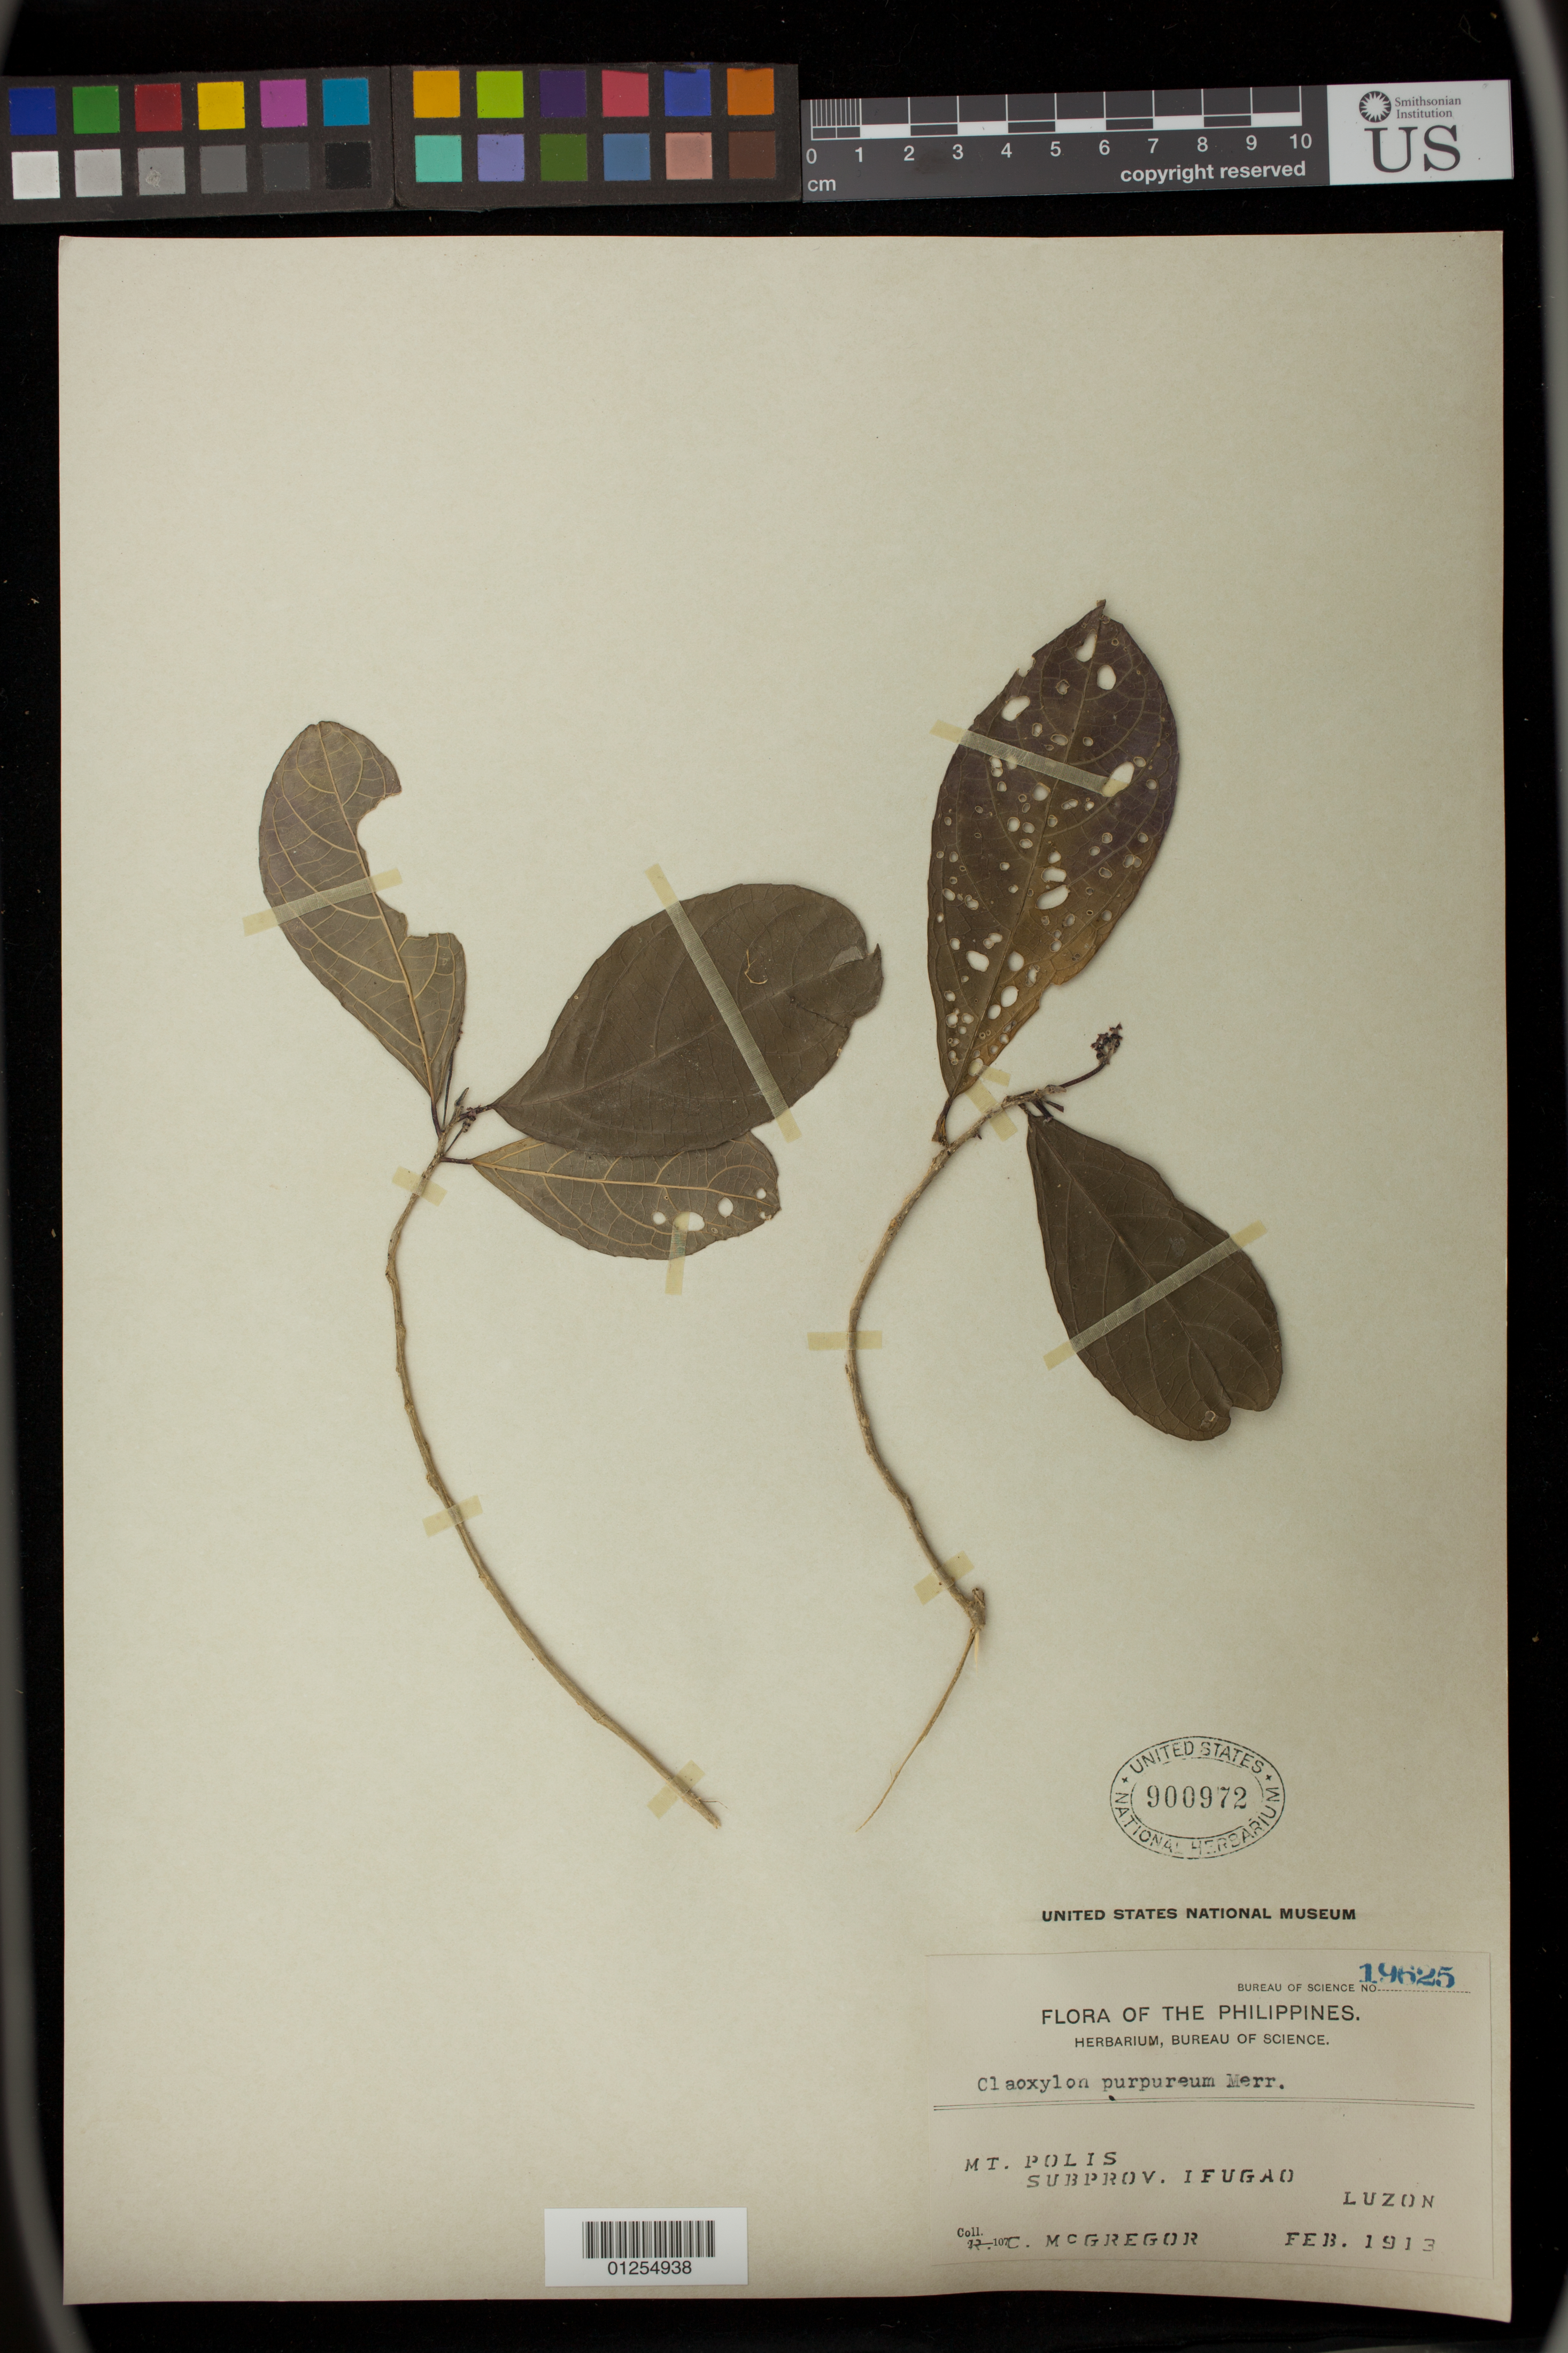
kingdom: Plantae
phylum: Tracheophyta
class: Magnoliopsida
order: Malpighiales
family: Euphorbiaceae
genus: Claoxylon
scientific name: Claoxylon purpureum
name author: Merr.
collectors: C. McGregor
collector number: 19625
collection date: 1913-02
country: Philippines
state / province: Cordillera (Administrative Region)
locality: Mt. Polis, Ifugao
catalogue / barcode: US 900972